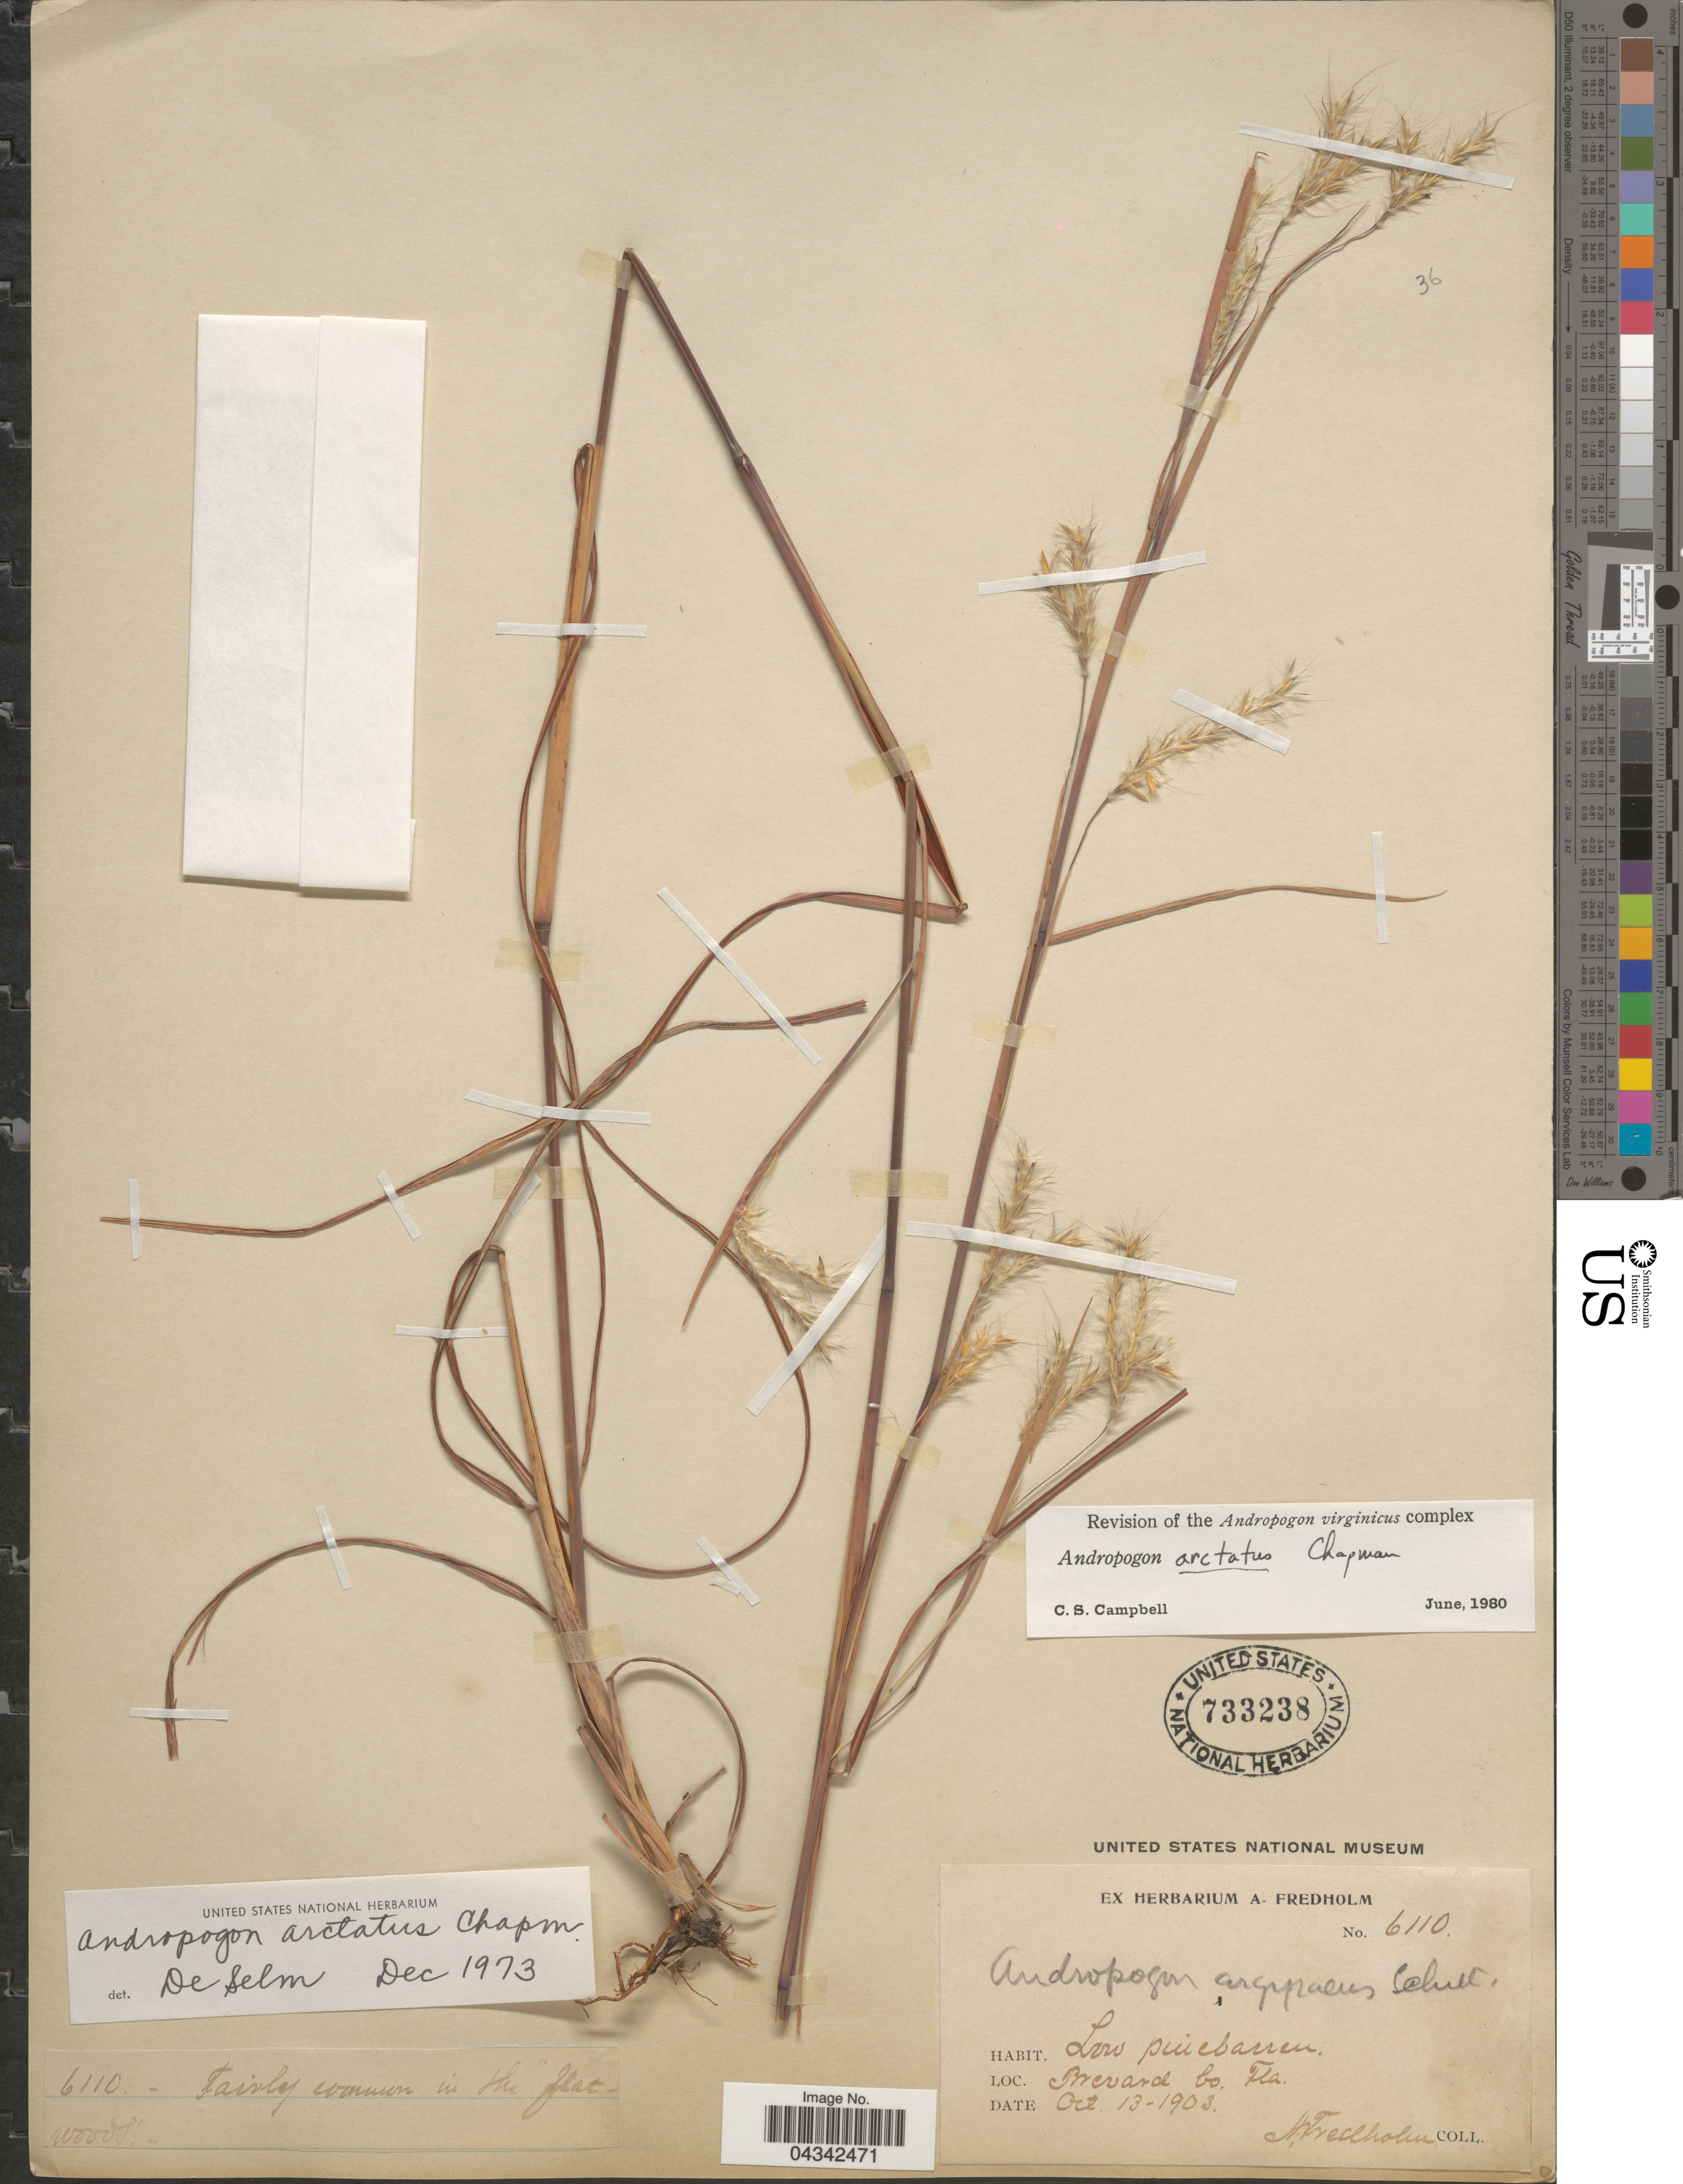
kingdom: Plantae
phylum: Tracheophyta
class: Liliopsida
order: Poales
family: Poaceae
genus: Andropogon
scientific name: Andropogon arctatus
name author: Chapm.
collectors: A. Fredholm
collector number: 6110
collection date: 1903-10-13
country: United States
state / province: Florida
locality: Brevard Co.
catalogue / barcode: US 733238